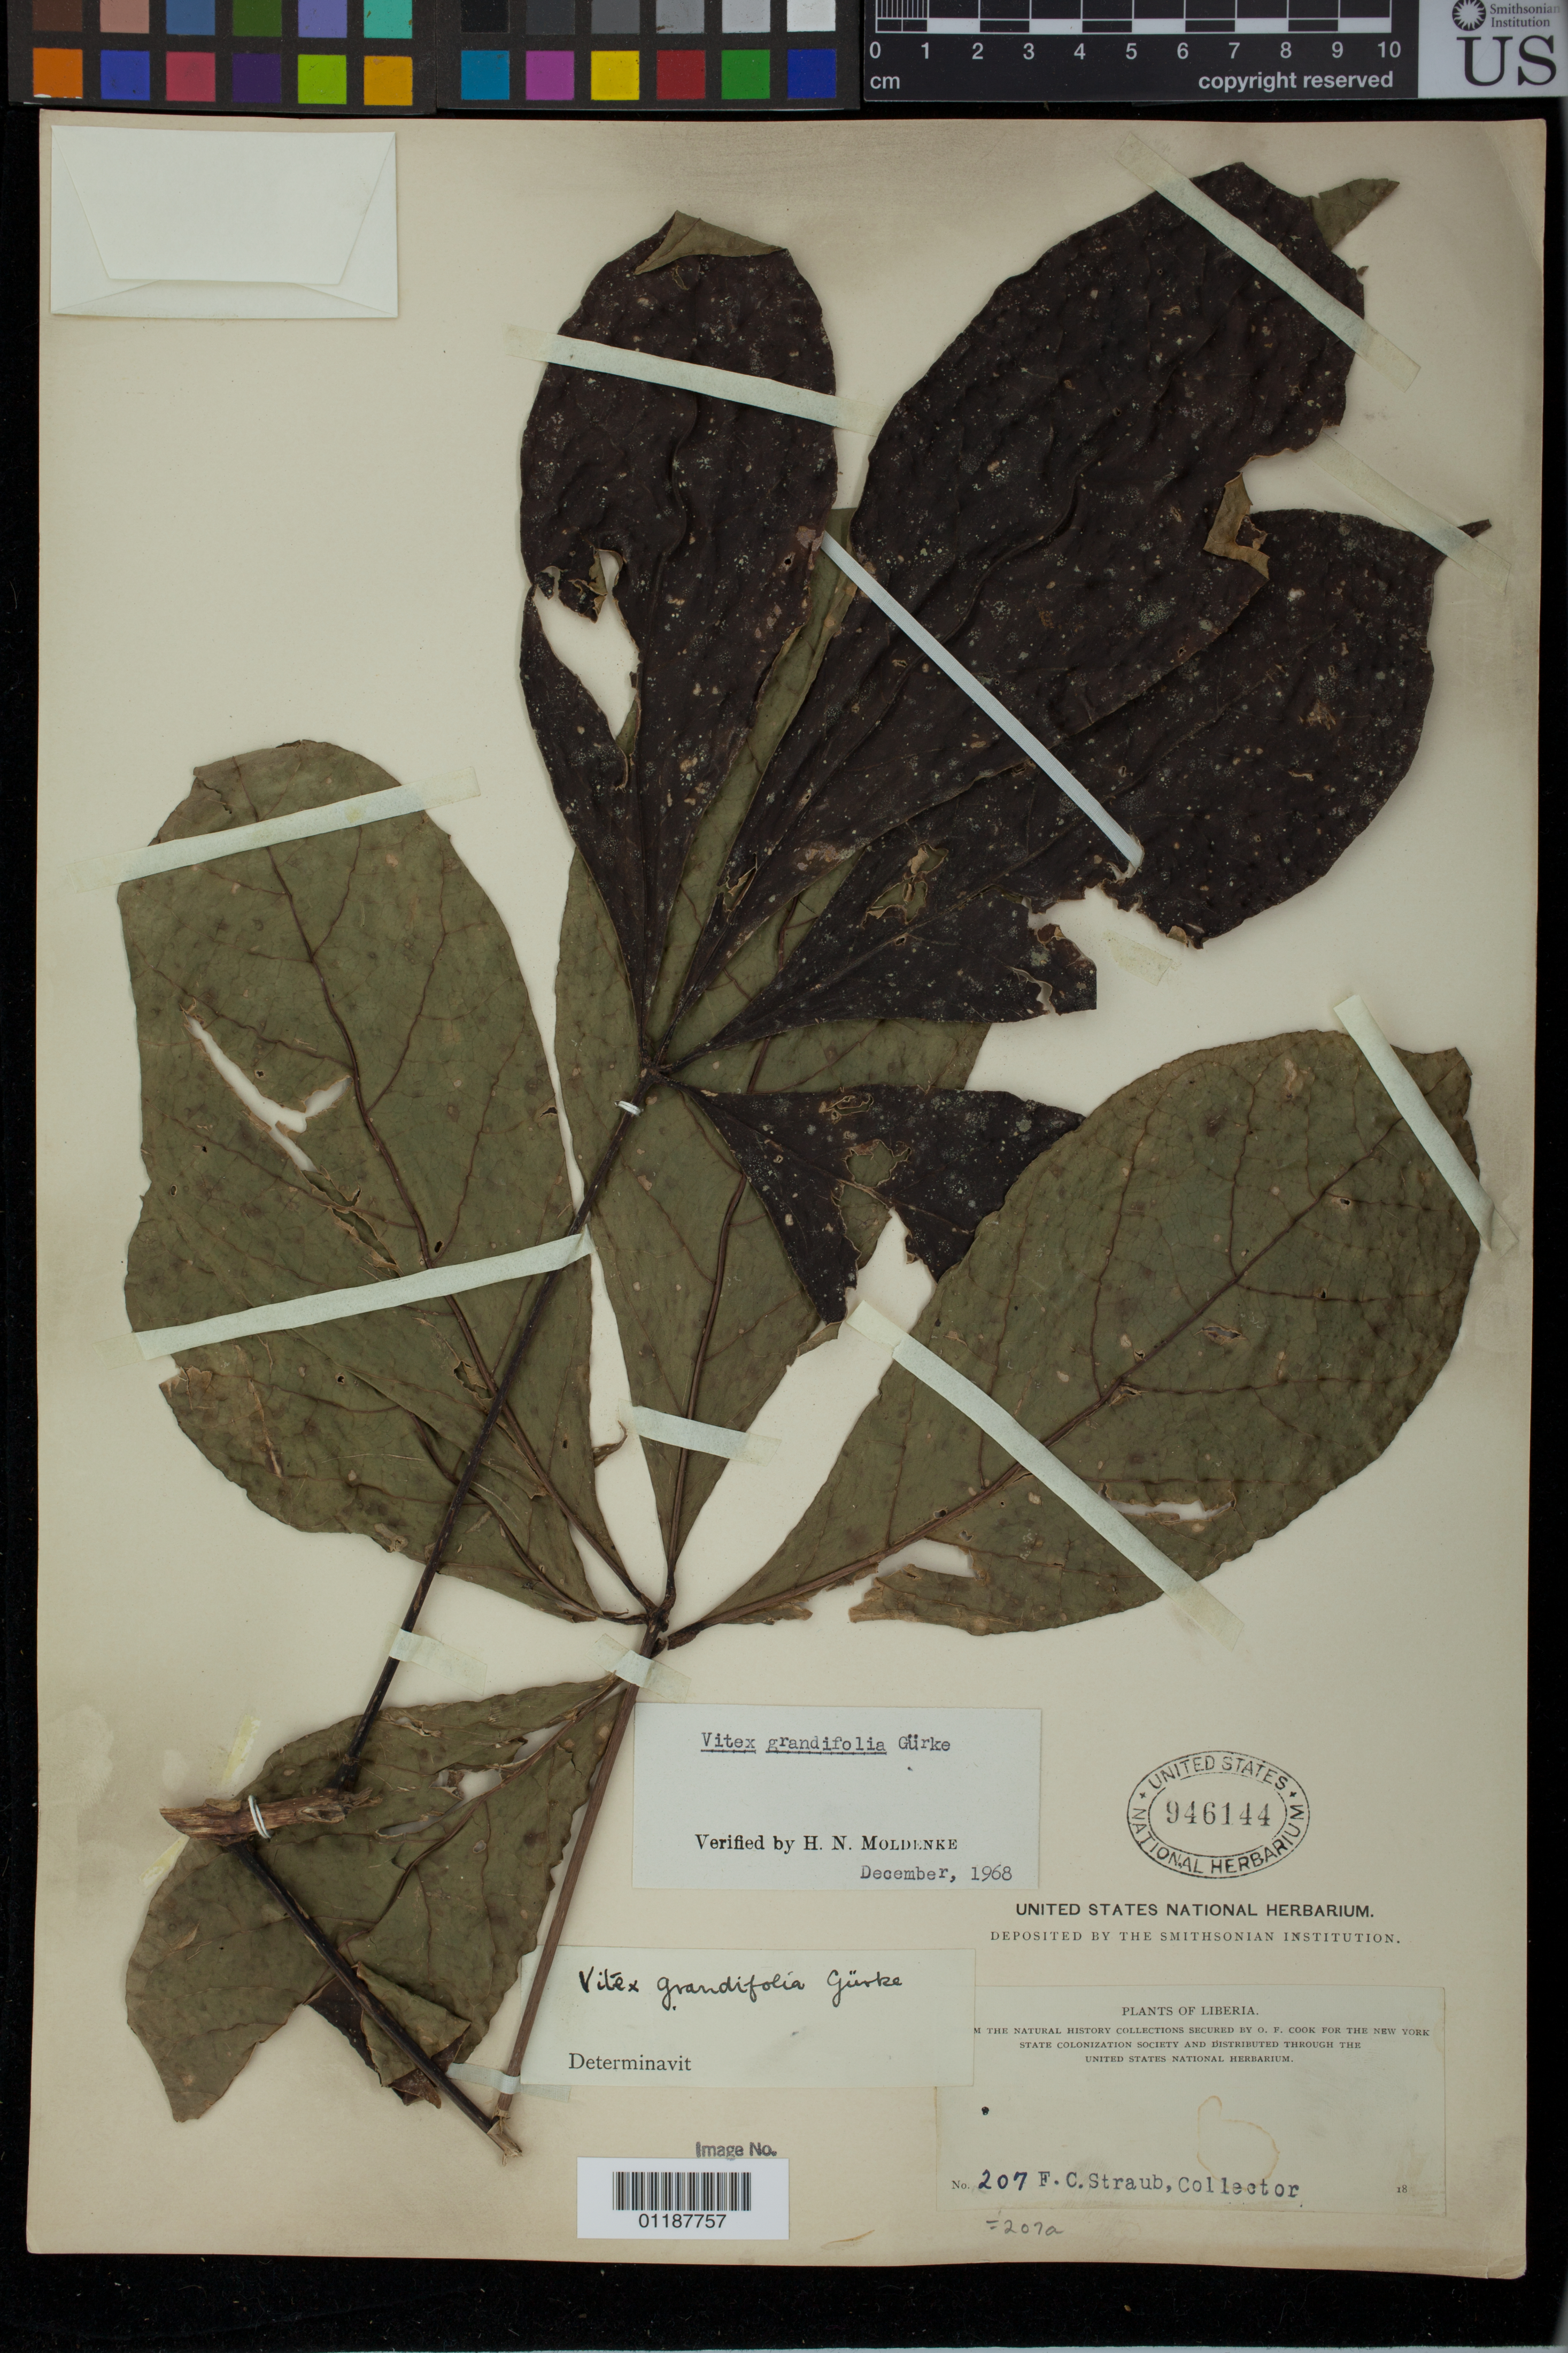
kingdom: Plantae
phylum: Tracheophyta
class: Magnoliopsida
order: Lamiales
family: Lamiaceae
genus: Vitex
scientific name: Vitex grandifolia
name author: Turcz.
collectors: F. Straub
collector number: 207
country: Liberia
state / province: Montserrado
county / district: Monrovia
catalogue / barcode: US 946144